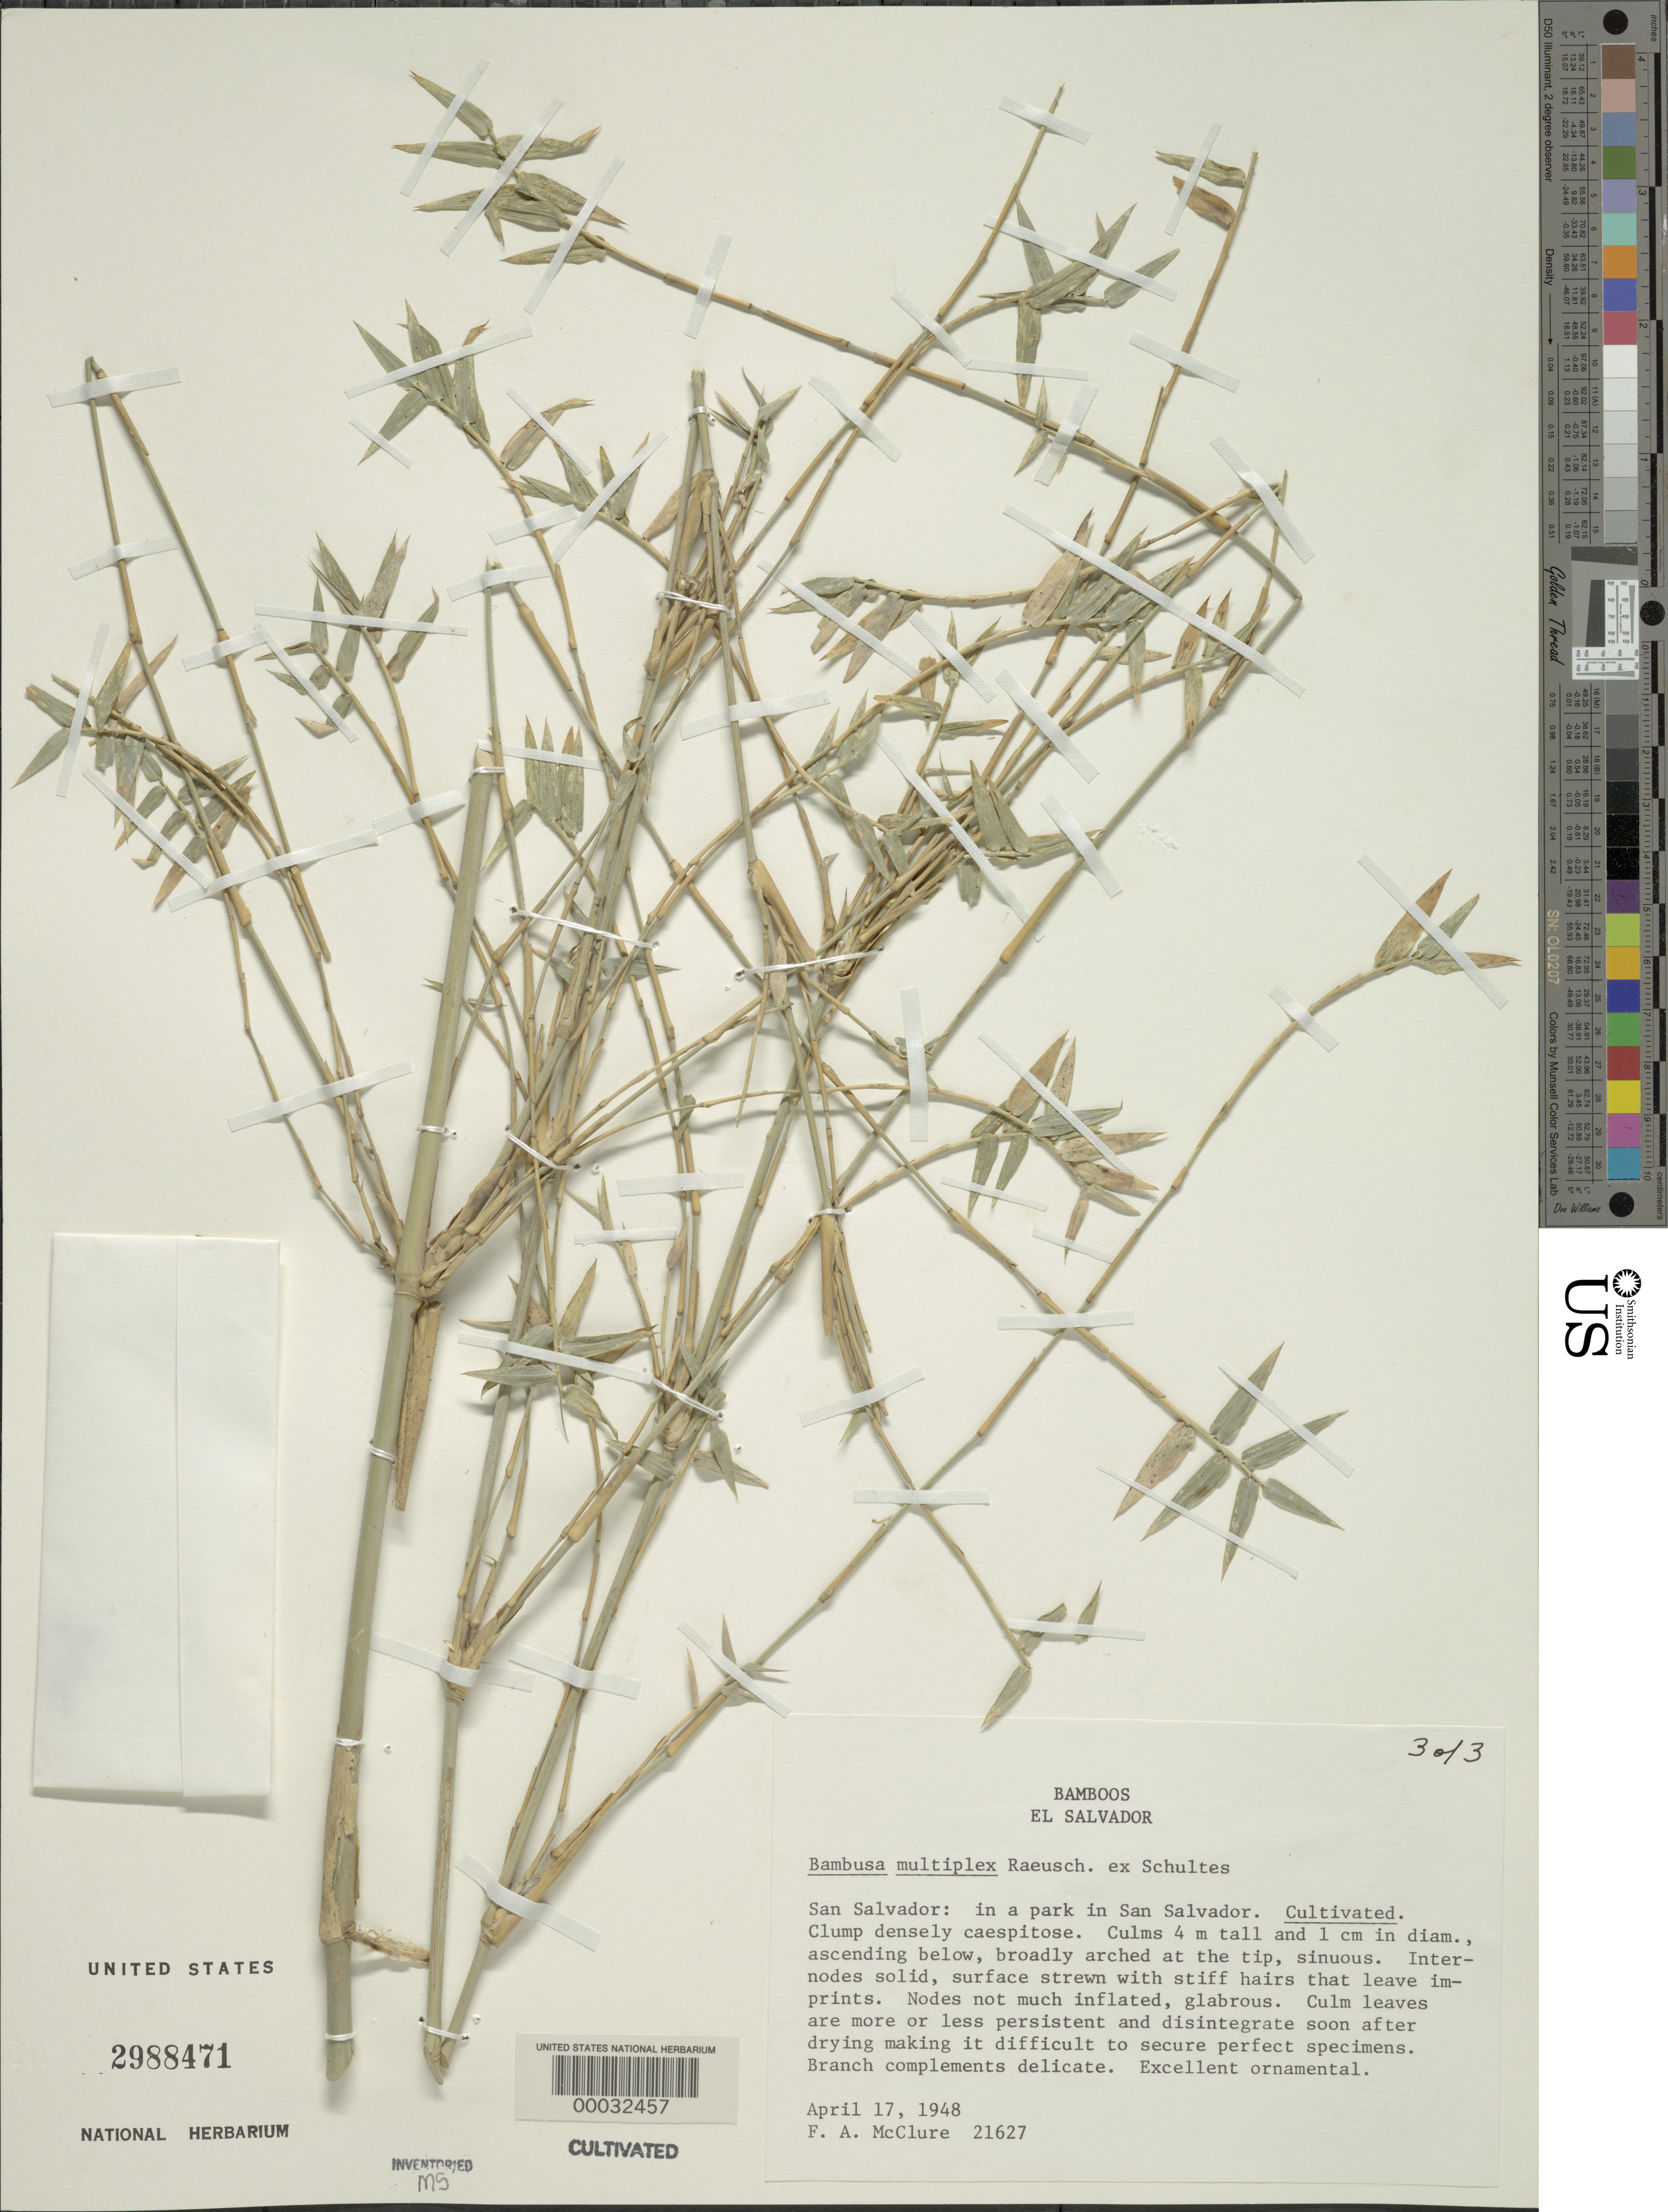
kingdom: Plantae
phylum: Tracheophyta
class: Liliopsida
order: Poales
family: Poaceae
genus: Bambusa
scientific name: Bambusa multiplex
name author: (Lour.) Raeusch. ex Schult. & Schult. f.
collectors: F. A. McClure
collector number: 21627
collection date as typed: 17 Apr 1948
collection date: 1948-04-17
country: El Salvador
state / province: San Salvador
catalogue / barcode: US 2988471